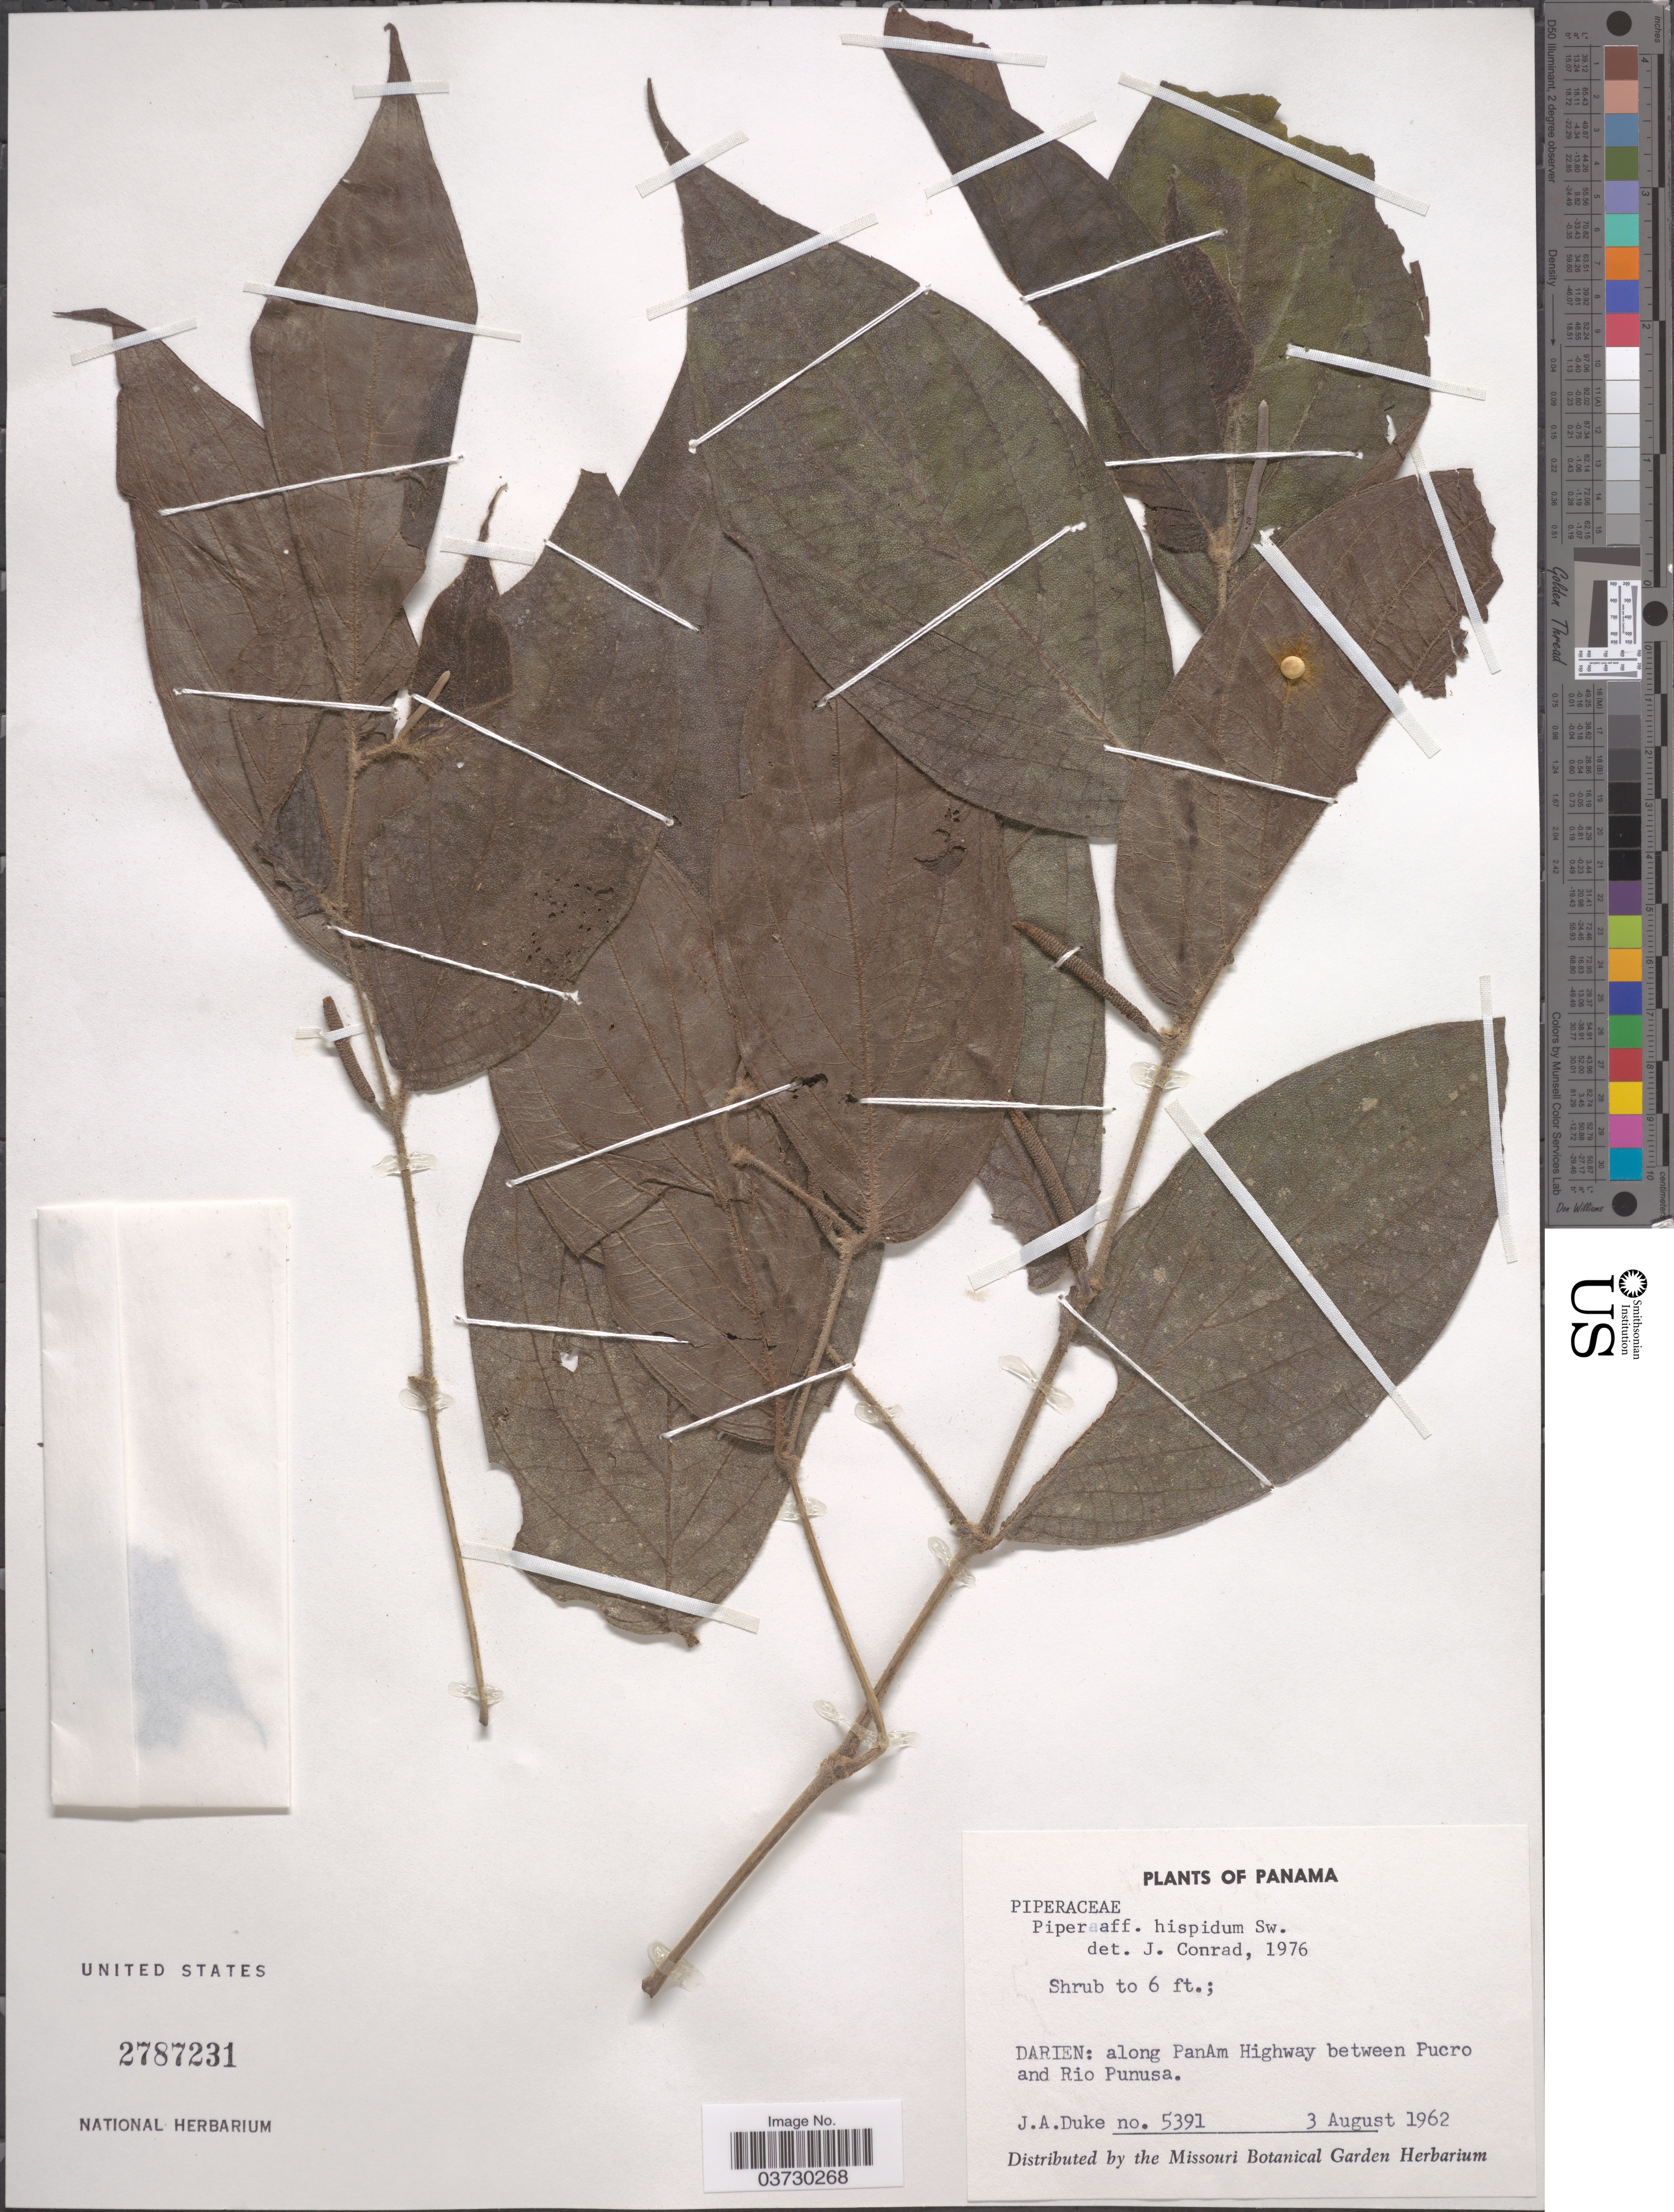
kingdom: Plantae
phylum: Tracheophyta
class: Magnoliopsida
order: Piperales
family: Piperaceae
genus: Piper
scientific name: Piper hispidum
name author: Sw.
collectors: J. A. Duke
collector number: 5391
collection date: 1962-08-03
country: Panama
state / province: Darien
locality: Along PanAm Highway between Pucro and Rio Punusa.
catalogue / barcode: US 2787231